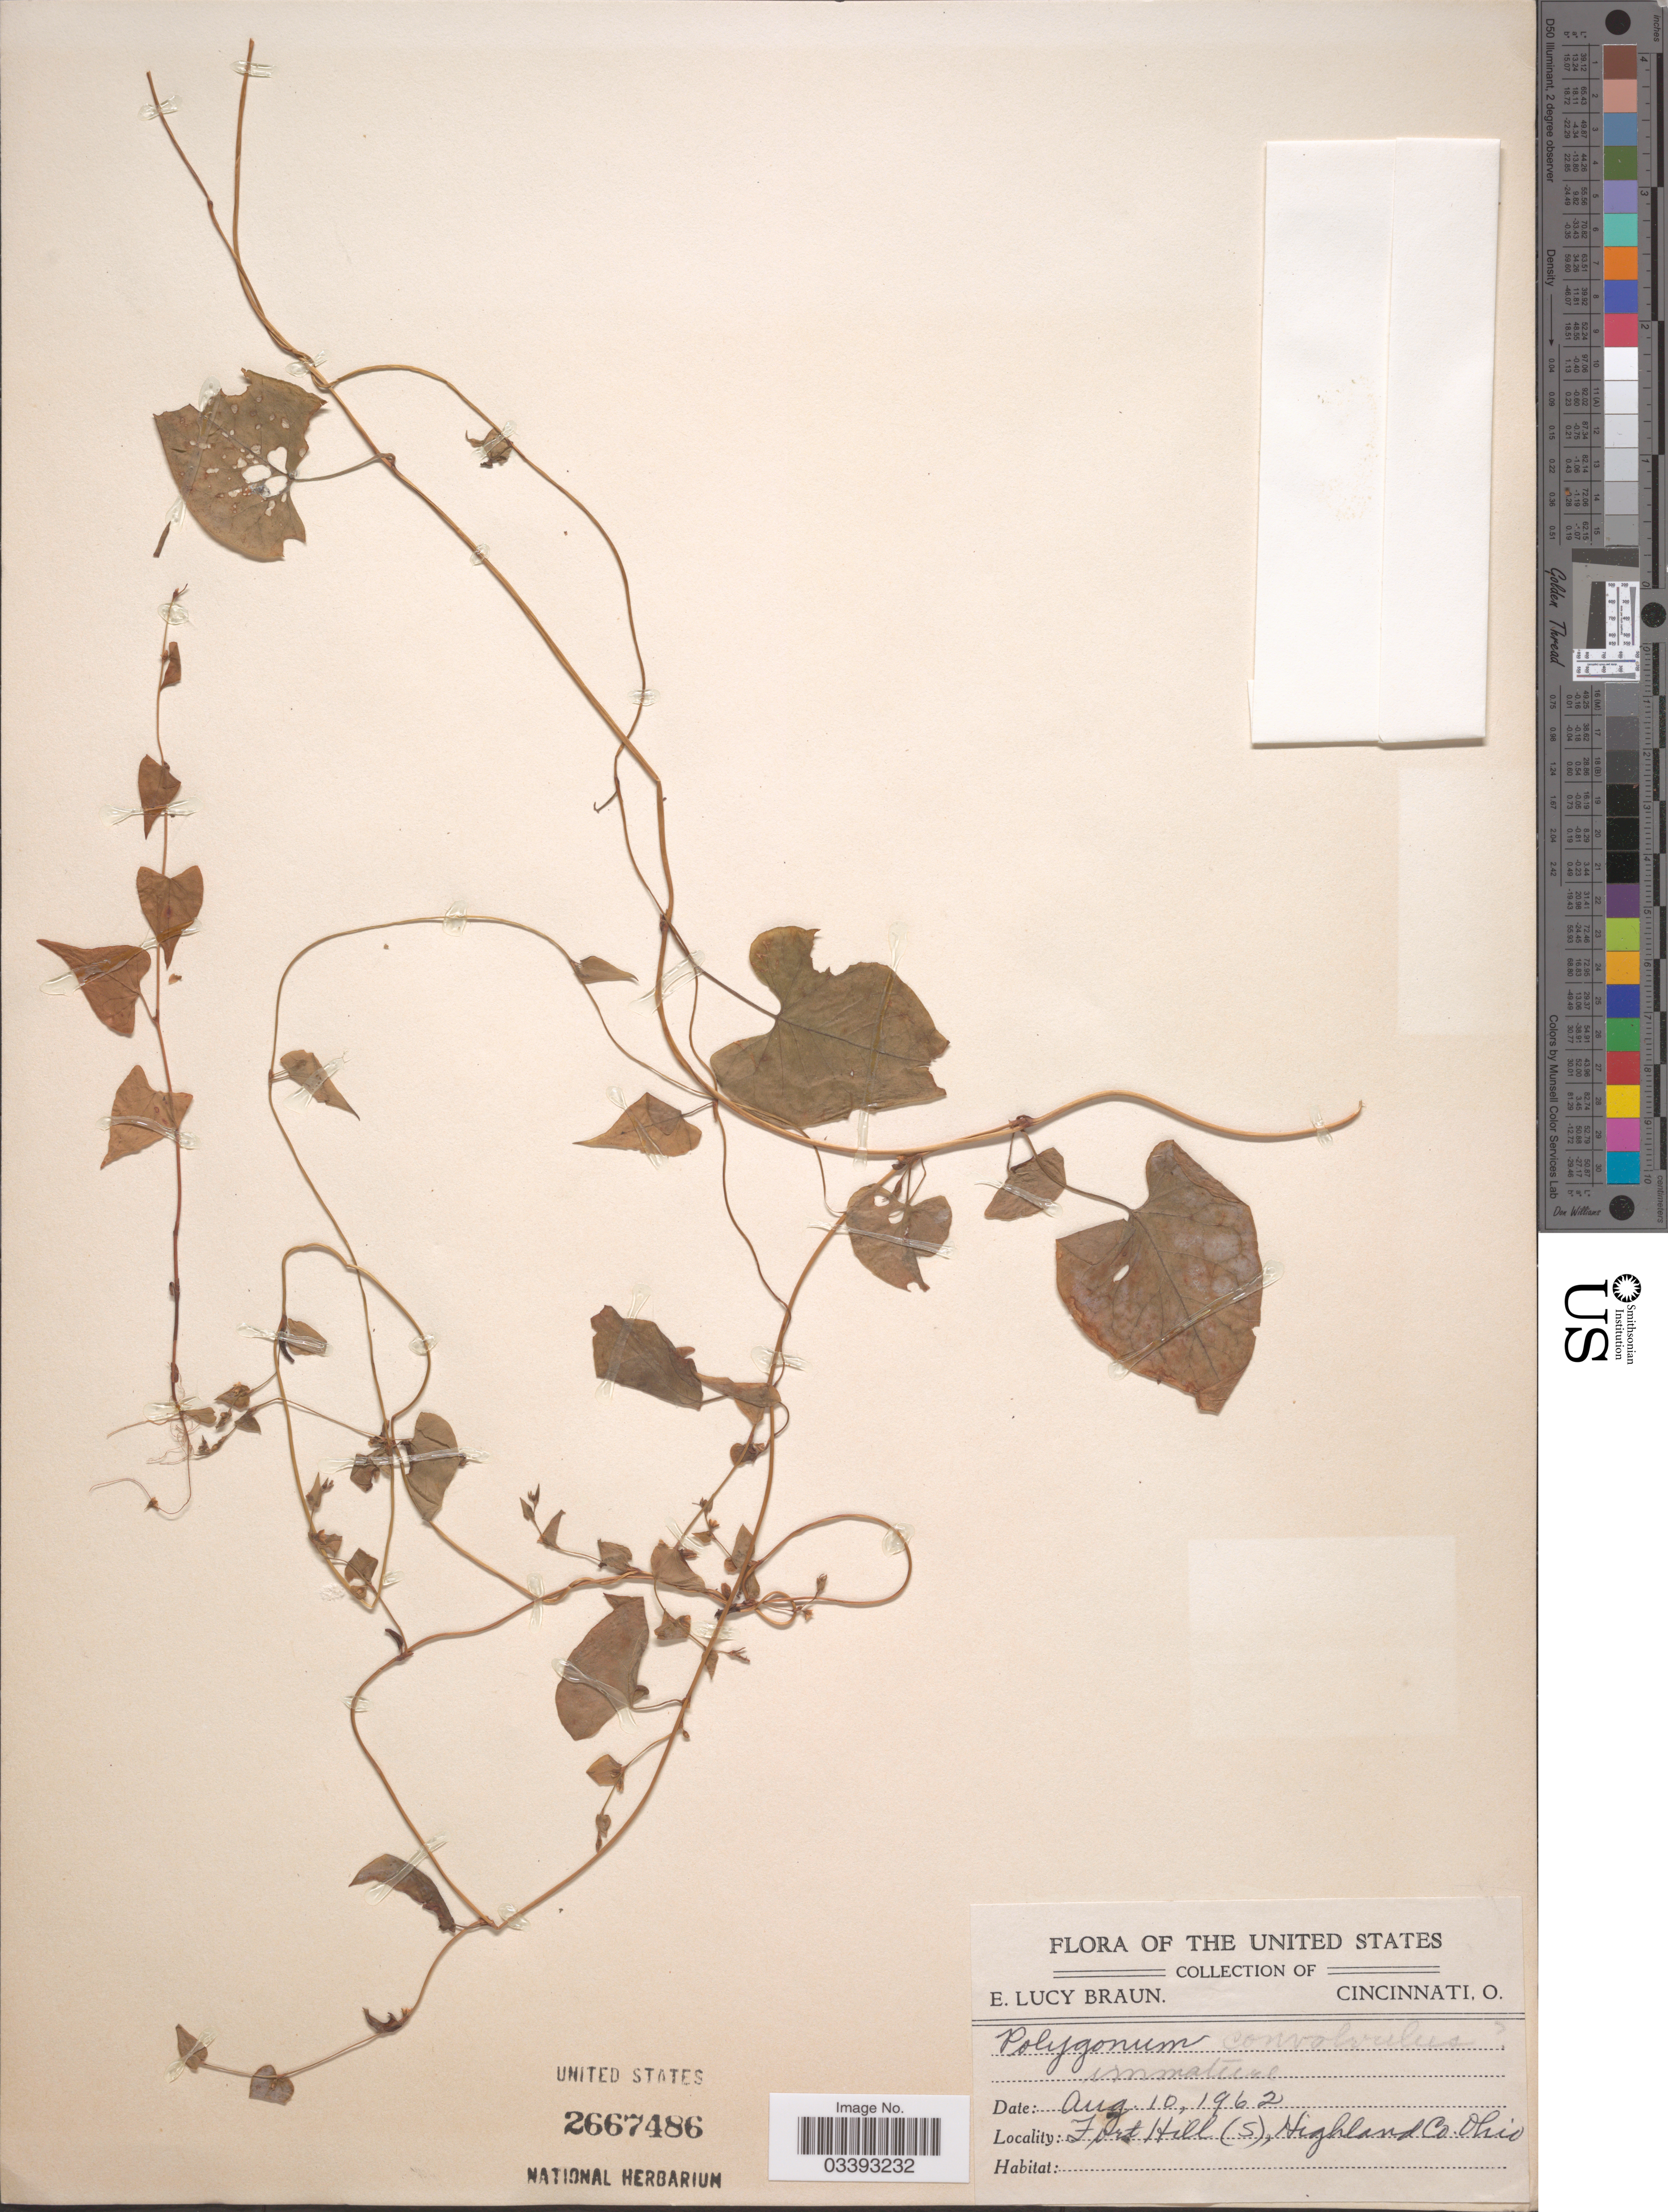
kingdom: Plantae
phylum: Tracheophyta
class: Magnoliopsida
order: Caryophyllales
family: Polygonaceae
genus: Fallopia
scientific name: Fallopia convolvulus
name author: (L.) Á. Löve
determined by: Strong, Mark T., (BOT), Smithsonian Institution - National Museum of Natural History (UNITED STATES)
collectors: E. L. Braun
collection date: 1962-08-10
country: United States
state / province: Ohio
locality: Fort Hill (s), Highland Co.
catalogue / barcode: US 2667486